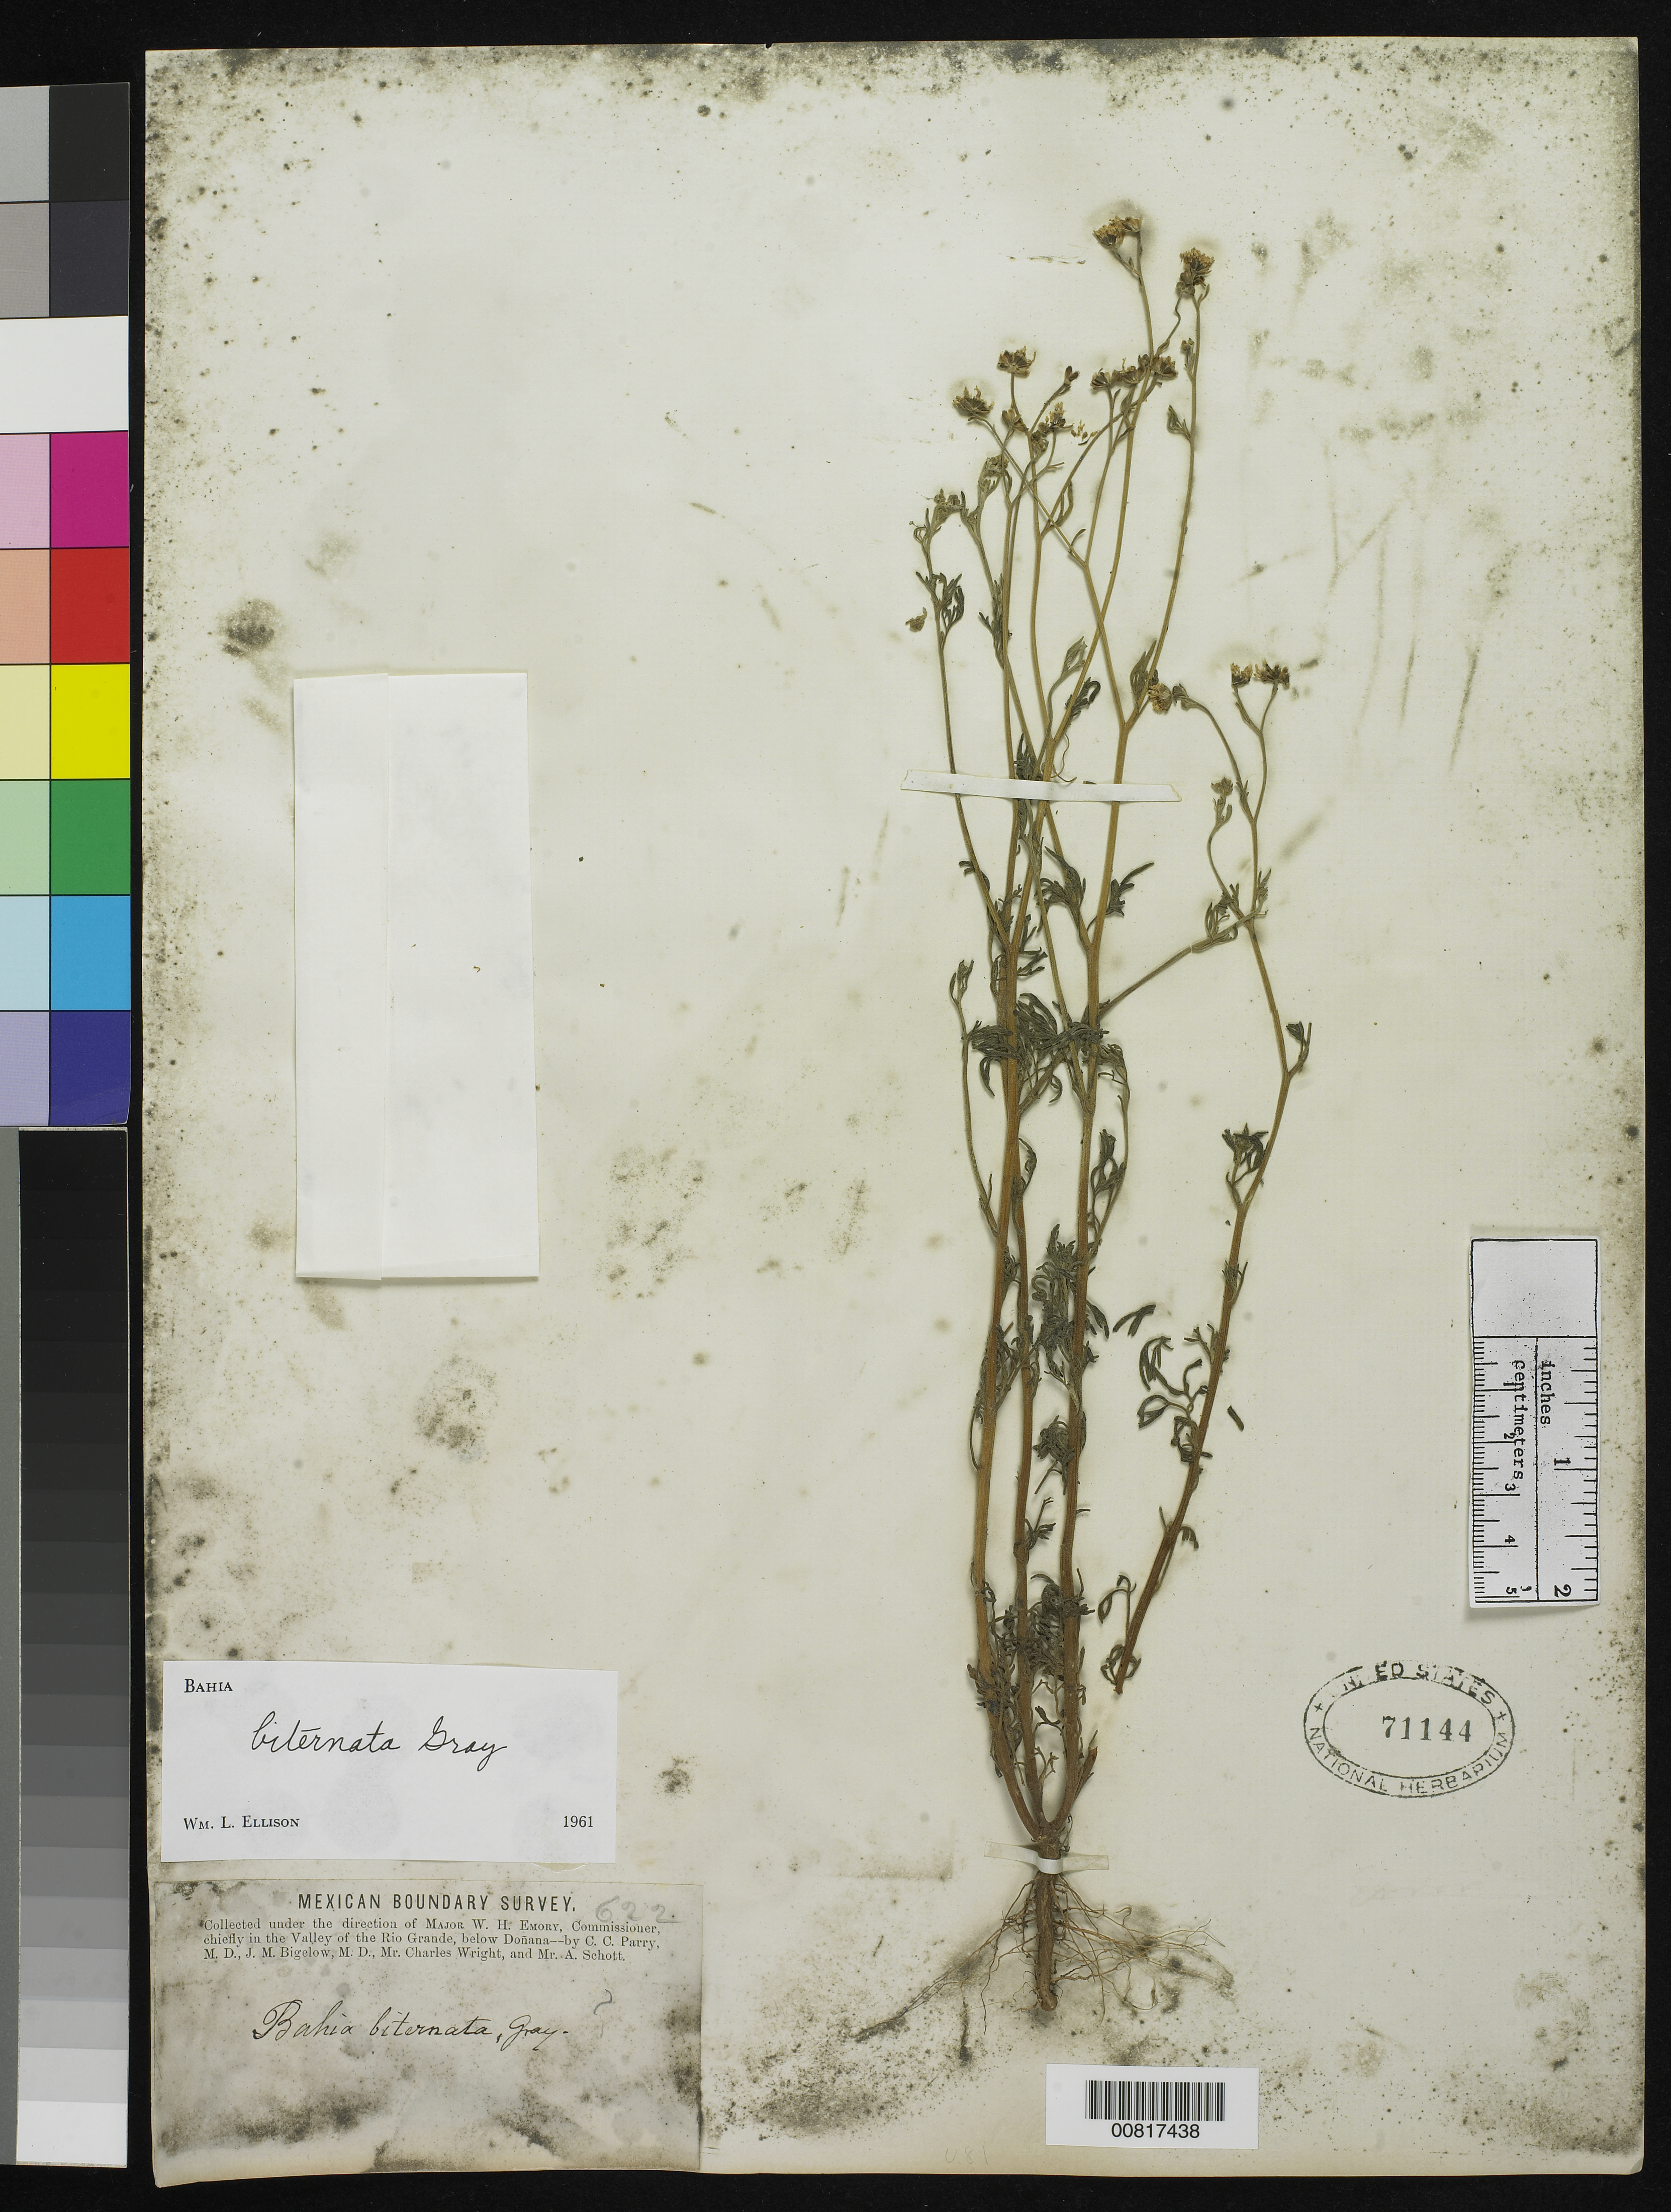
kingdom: Plantae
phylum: Tracheophyta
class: Magnoliopsida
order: Asterales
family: Asteraceae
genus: Bahia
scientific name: Bahia biternata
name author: A. Gray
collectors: C. C. Parry, J. M. Bigelow, C. Wright & A. C. V. Schott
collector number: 622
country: United States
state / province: New Mexico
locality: Valley of the Rio Grande, below Doñana, New Mexico.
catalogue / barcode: US 71144